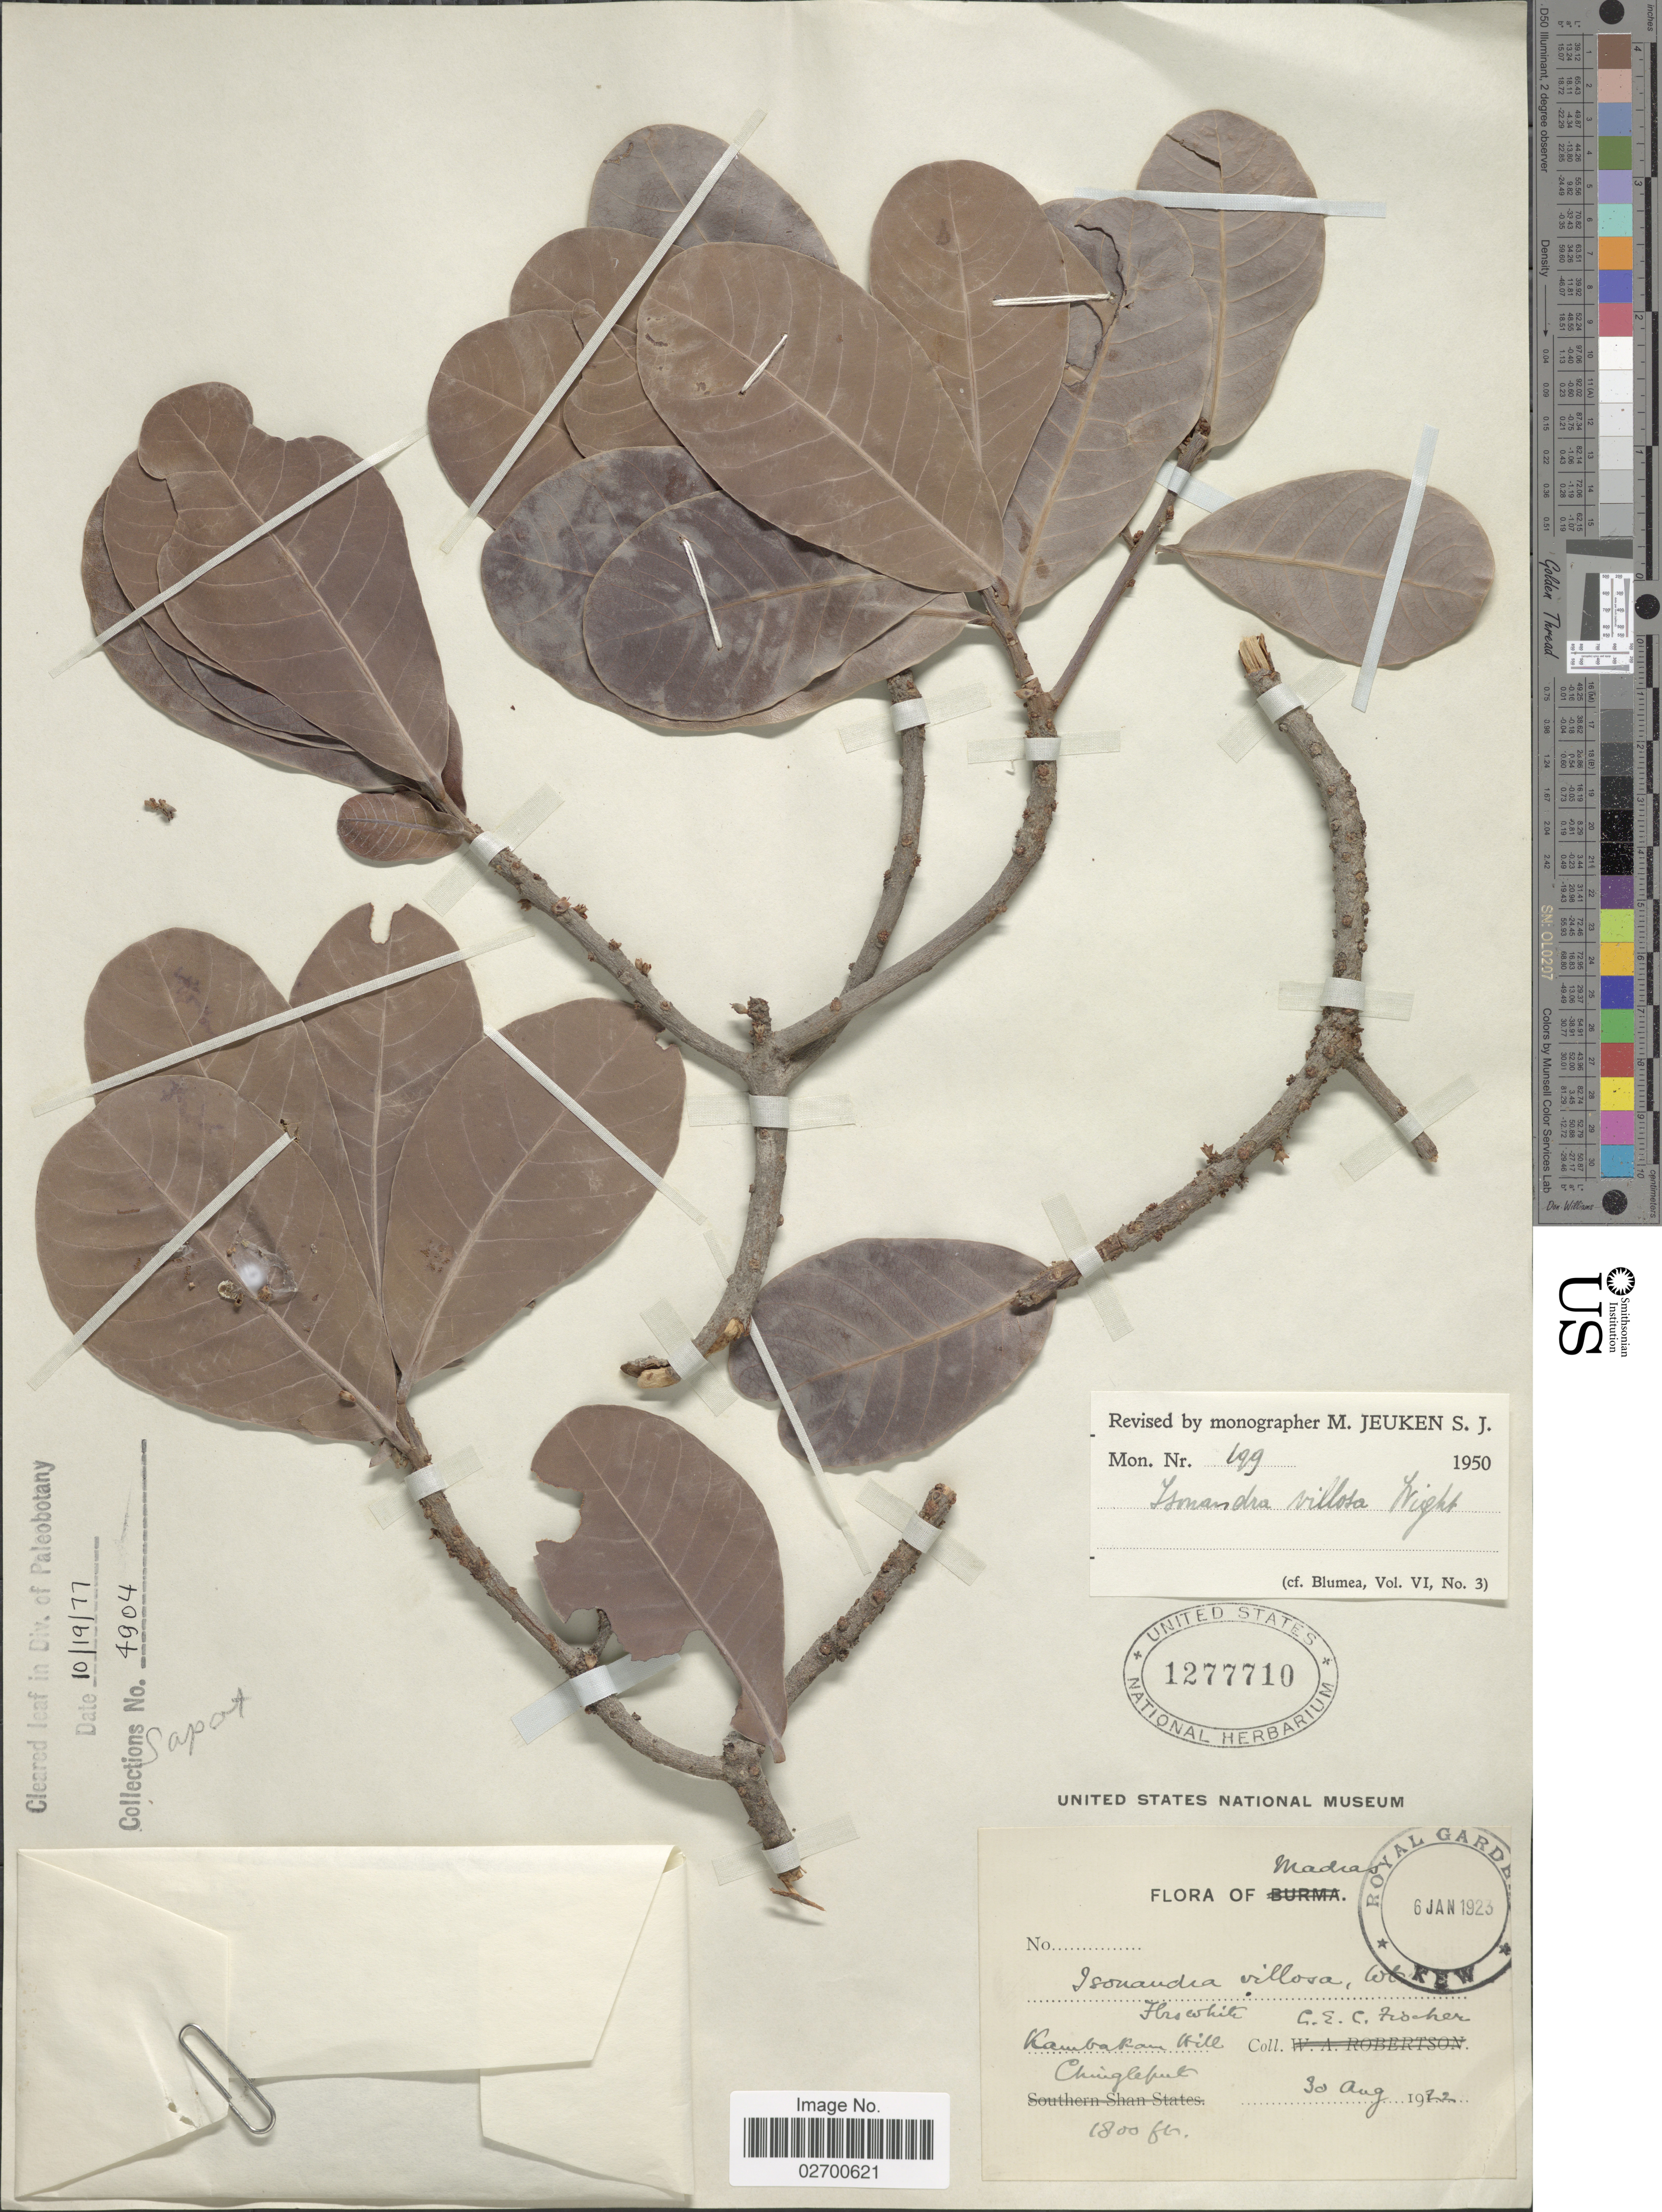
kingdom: Plantae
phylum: Tracheophyta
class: Magnoliopsida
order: Ericales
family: Sapotaceae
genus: Isonandra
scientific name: Isonandra villosa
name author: Wight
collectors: C. E. C. Fischer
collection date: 1922-08-30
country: India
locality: Madras. Kambakan Hill. Chingleput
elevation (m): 549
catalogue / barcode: US 1277710